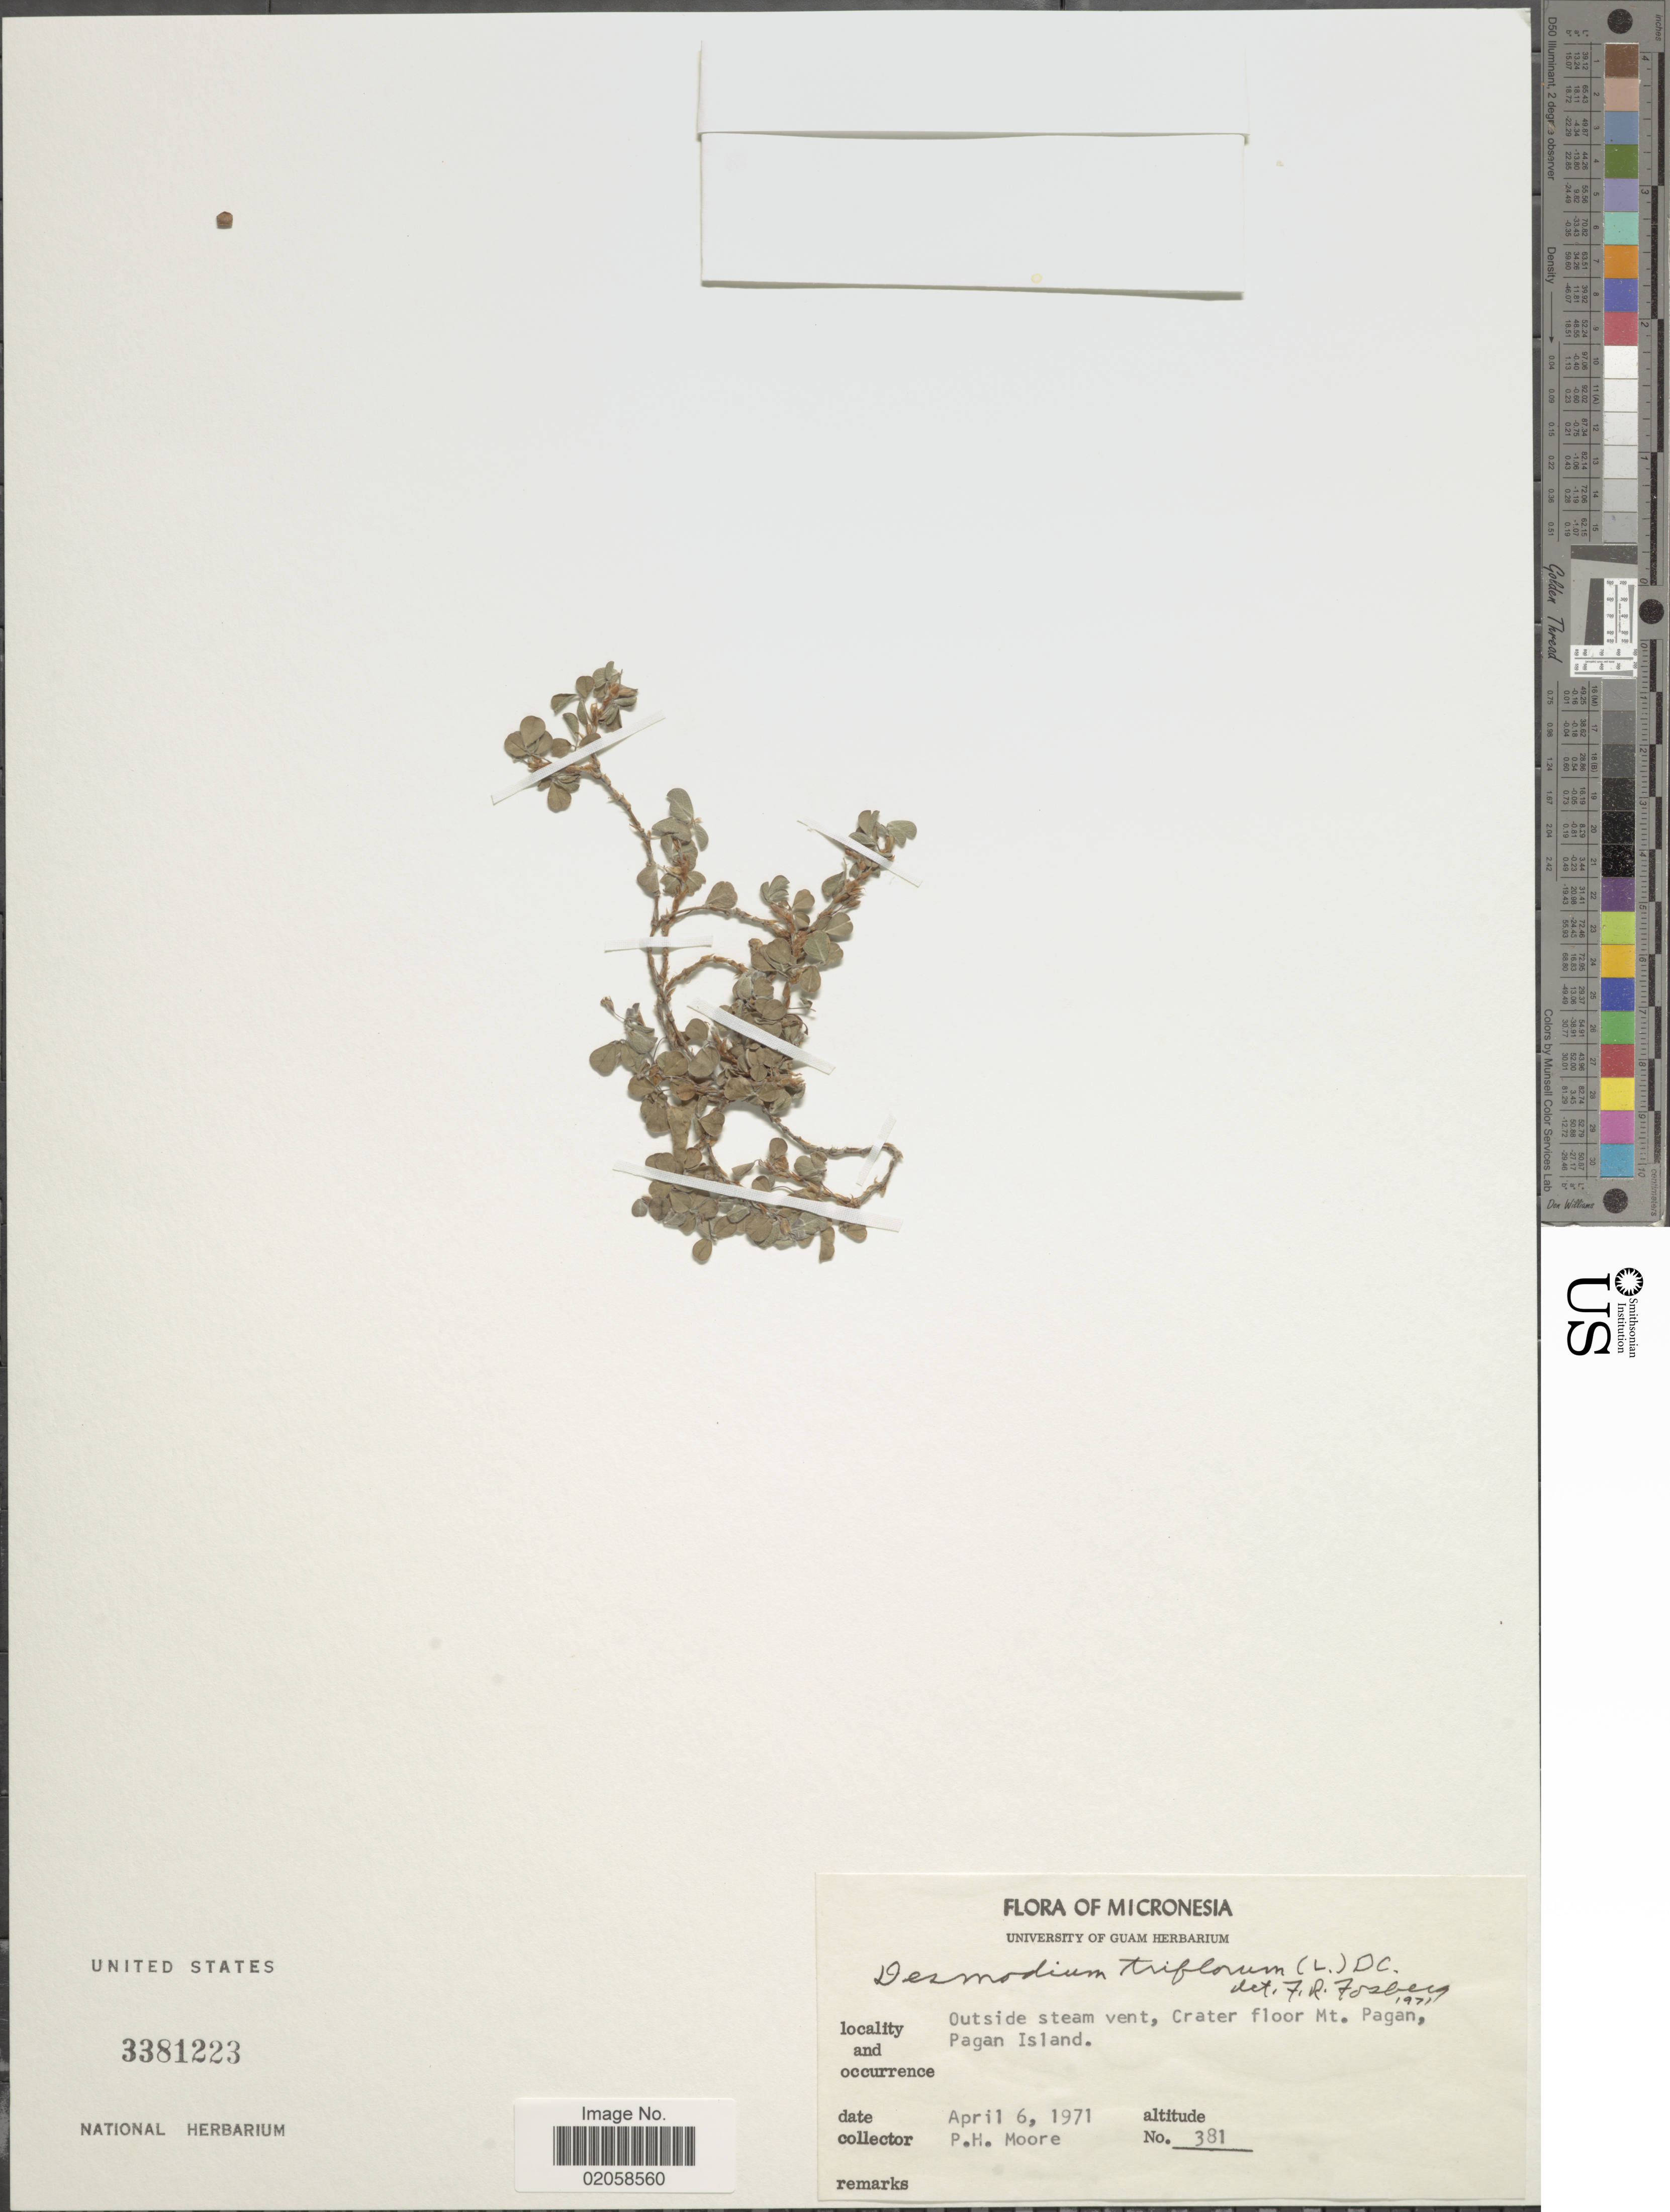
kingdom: Plantae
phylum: Tracheophyta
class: Magnoliopsida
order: Fabales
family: Fabaceae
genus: Grona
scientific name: Grona triflora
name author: (L.) H. Ohashi & K. Ohashi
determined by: Strong, Mark T., (BOT), Smithsonian Institution - National Museum of Natural History (UNITED STATES)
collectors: P. H. Moore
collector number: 381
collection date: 1971-04-06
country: Northern Mariana Islands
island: Pagan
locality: Micronesia, Outside steam vent, Crater floor Mt. Pagan, Pagan Island.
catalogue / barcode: US 3381223